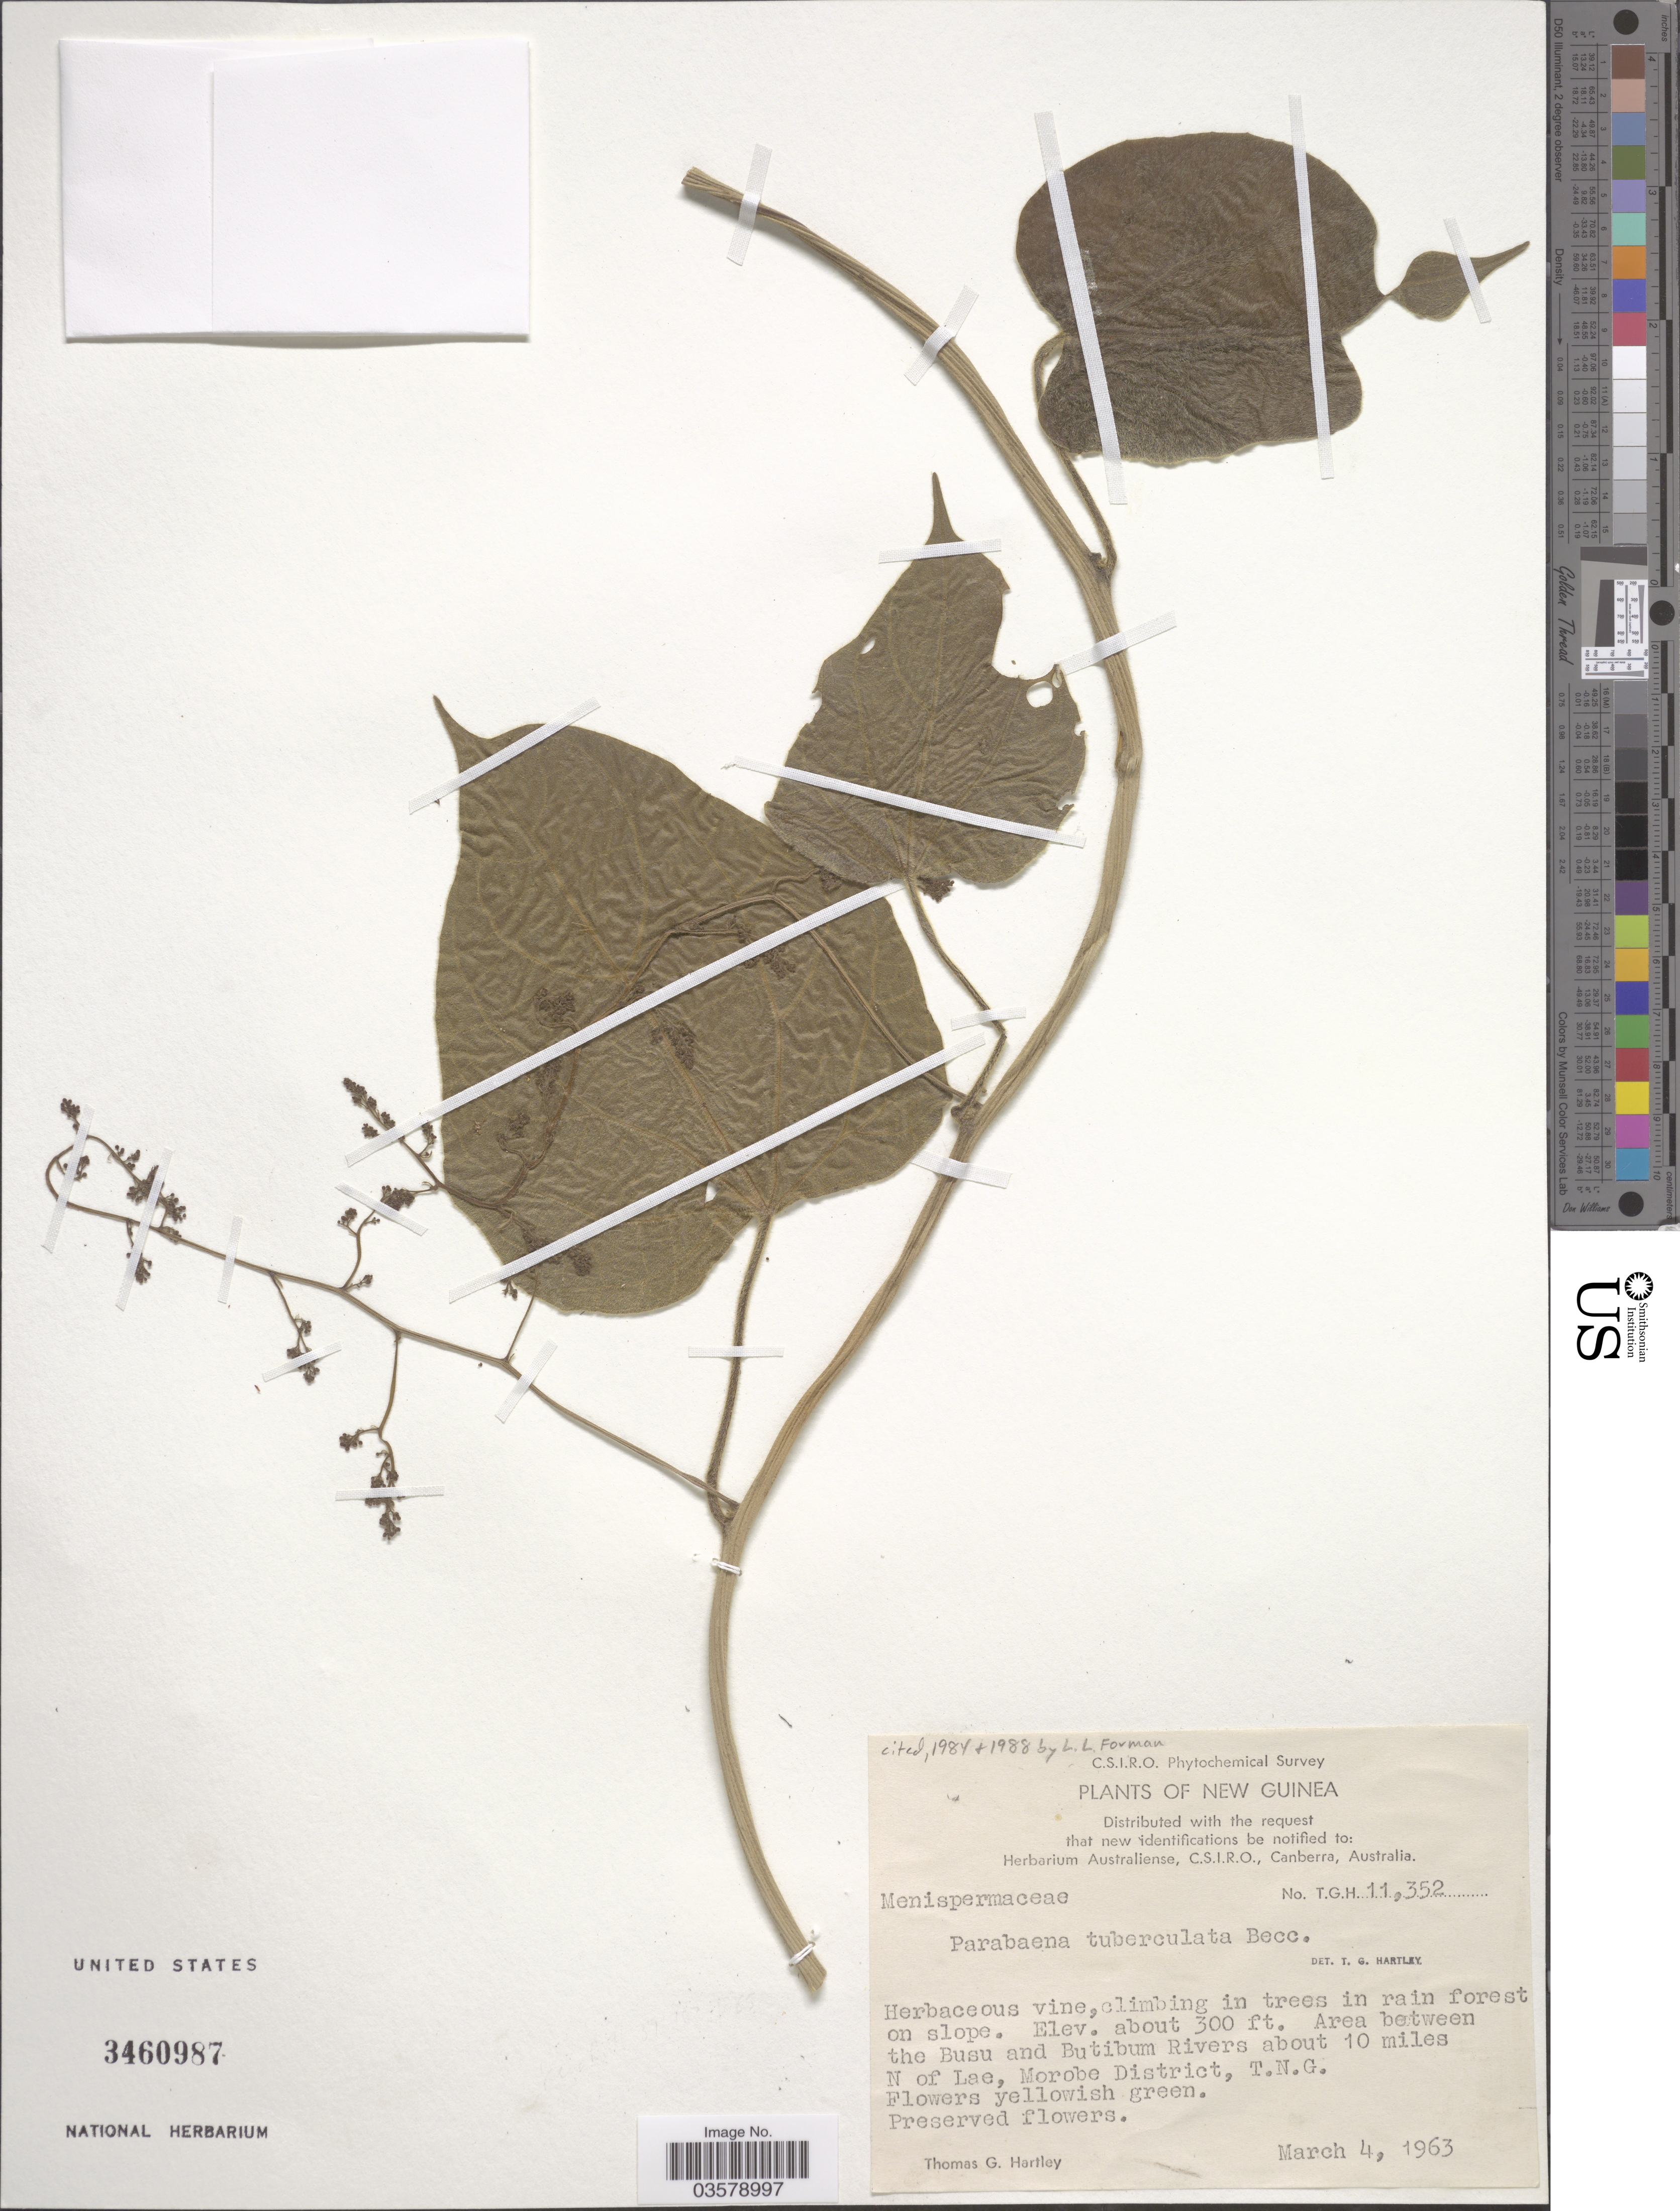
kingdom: Plantae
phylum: Tracheophyta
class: Magnoliopsida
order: Ranunculales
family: Menispermaceae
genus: Parabaena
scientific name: Parabaena tuberculata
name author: Becc.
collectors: T. G. Hartley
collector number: TGH11352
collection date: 1963-03-04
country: Papua New Guinea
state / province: Morobe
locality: New Guinea. Area between the Busu and Butibum Rivers about 10 miles N of Lae, Morobe District, T.N.G.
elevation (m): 91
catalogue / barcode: US 3460987